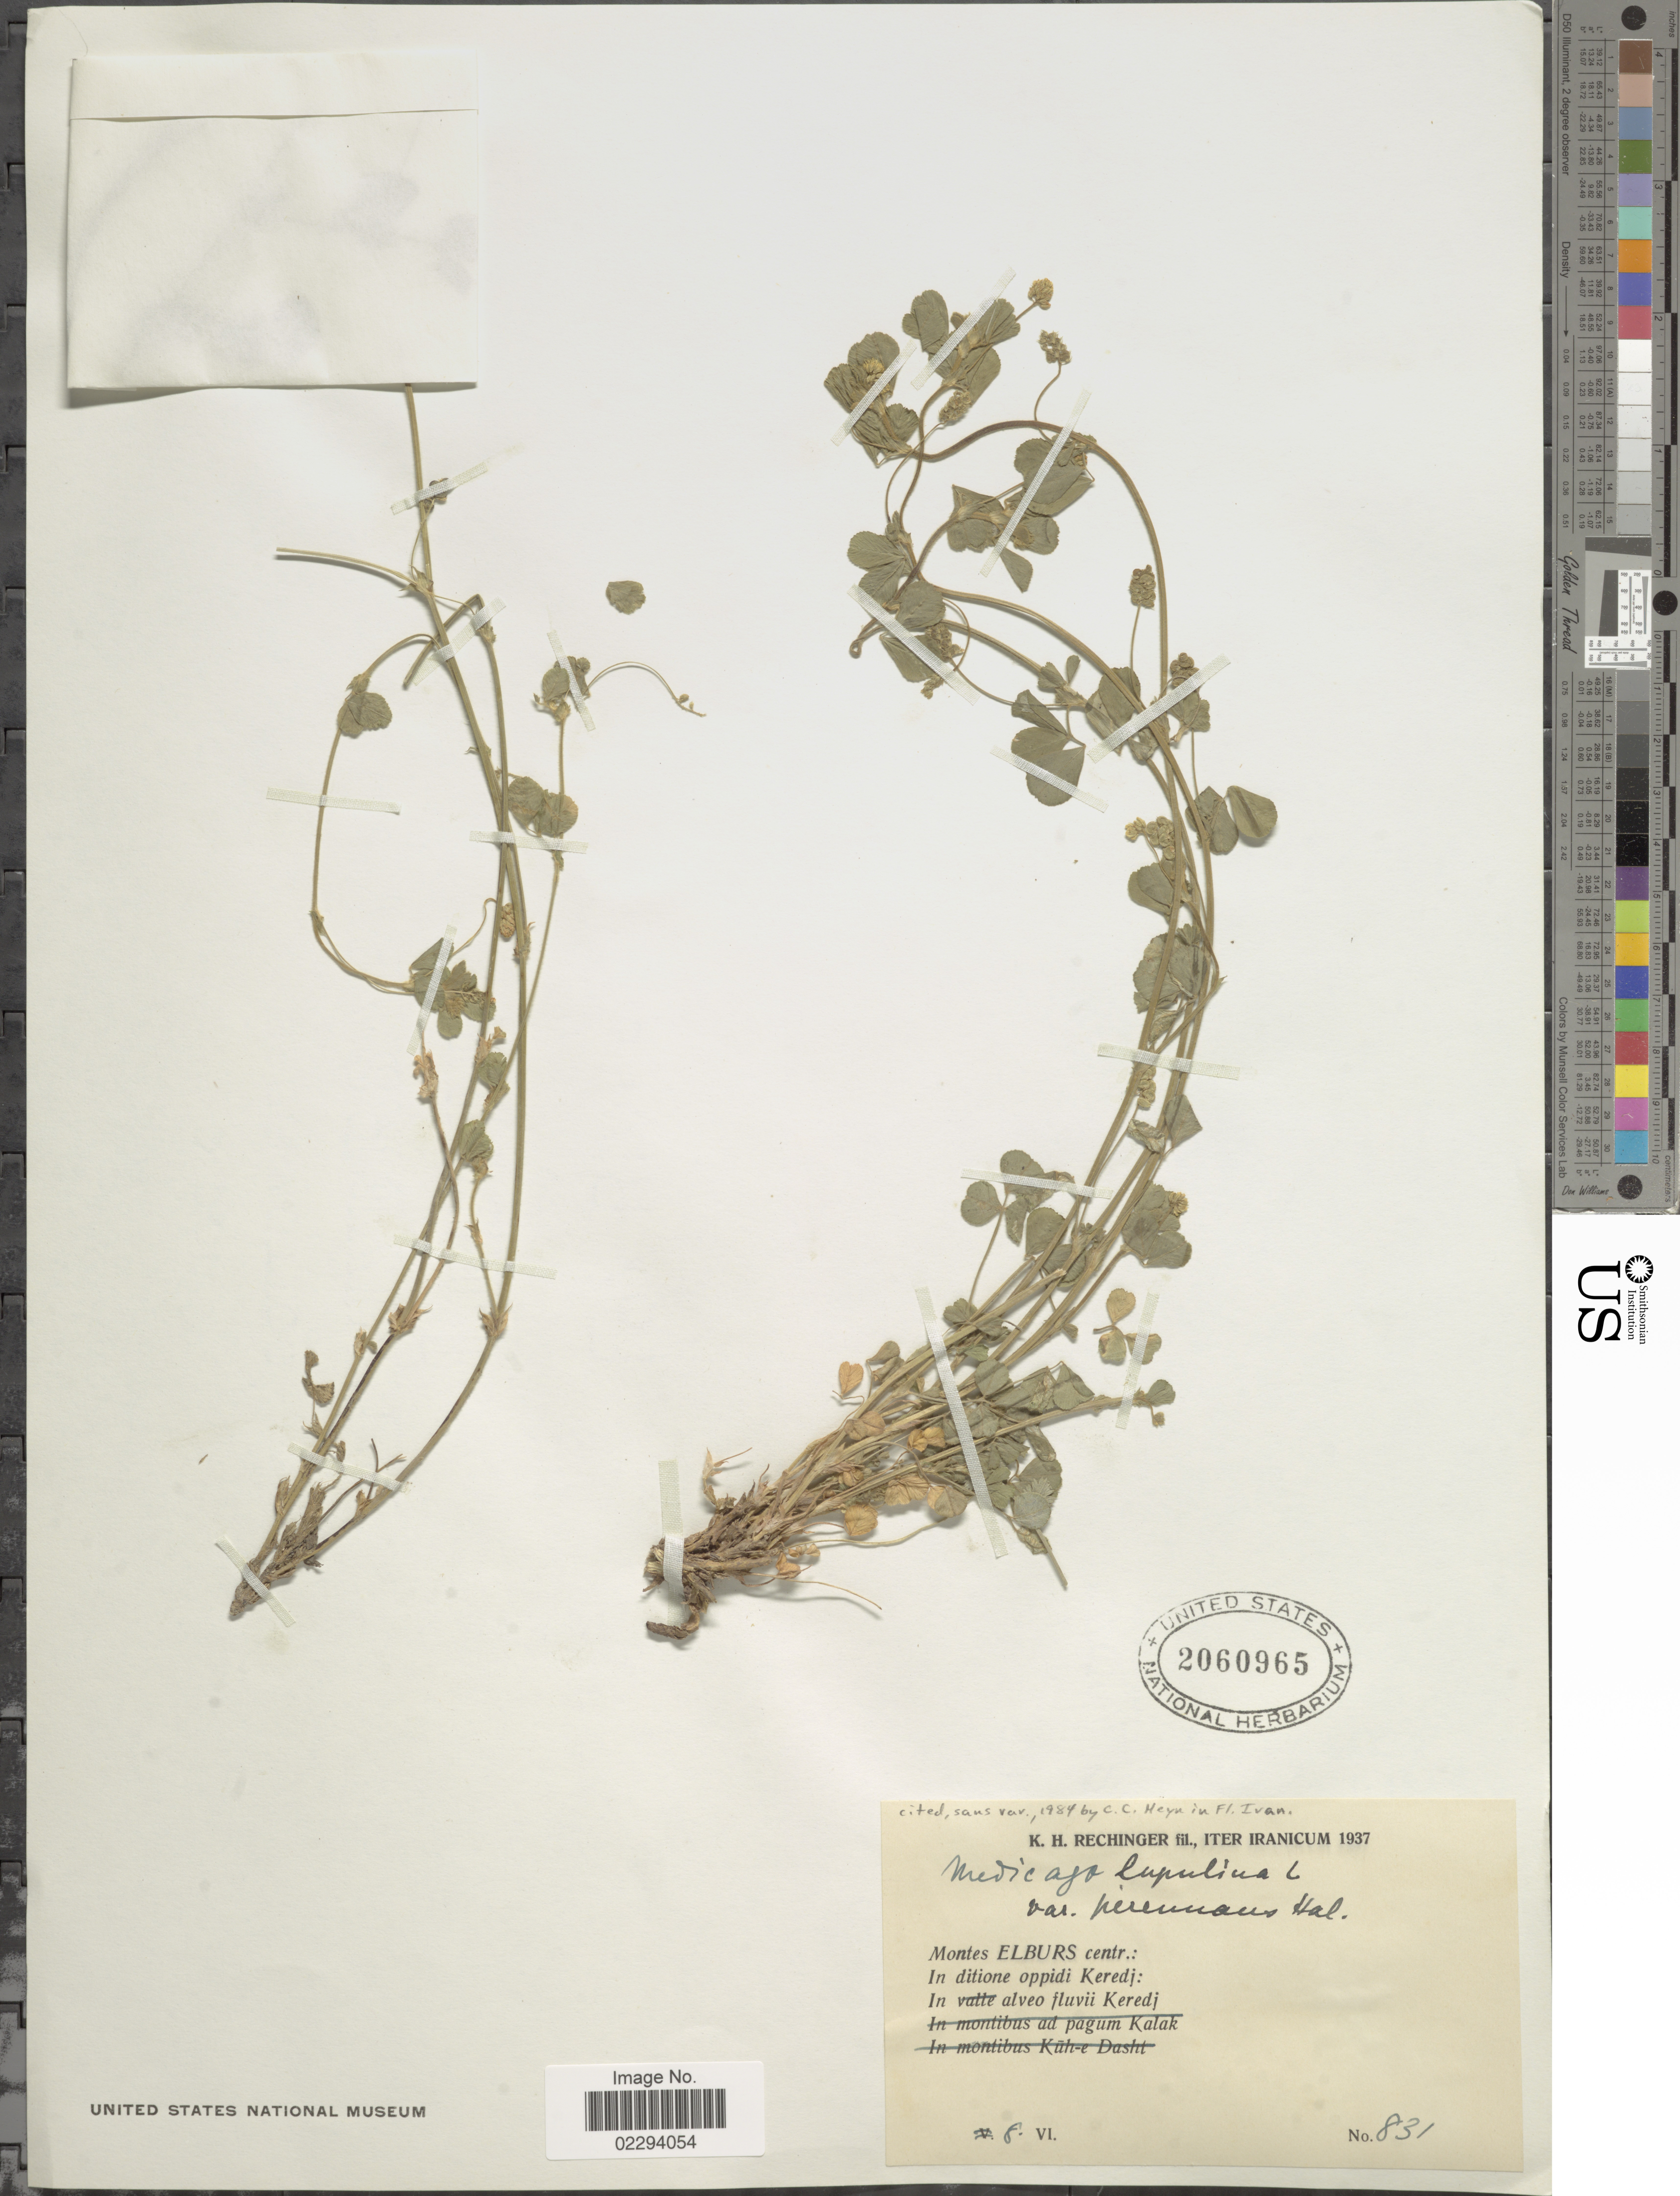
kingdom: Plantae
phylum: Tracheophyta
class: Magnoliopsida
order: Fabales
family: Fabaceae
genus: Medicago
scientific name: Medicago lupulina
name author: L.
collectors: K. H. Rechinger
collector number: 831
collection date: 1937-06-08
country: Iran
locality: Iter Iranicum. Montes Elburs centr.: In ditione oppidi Keredj: In alveo fluvii Keredj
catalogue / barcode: US 2060965